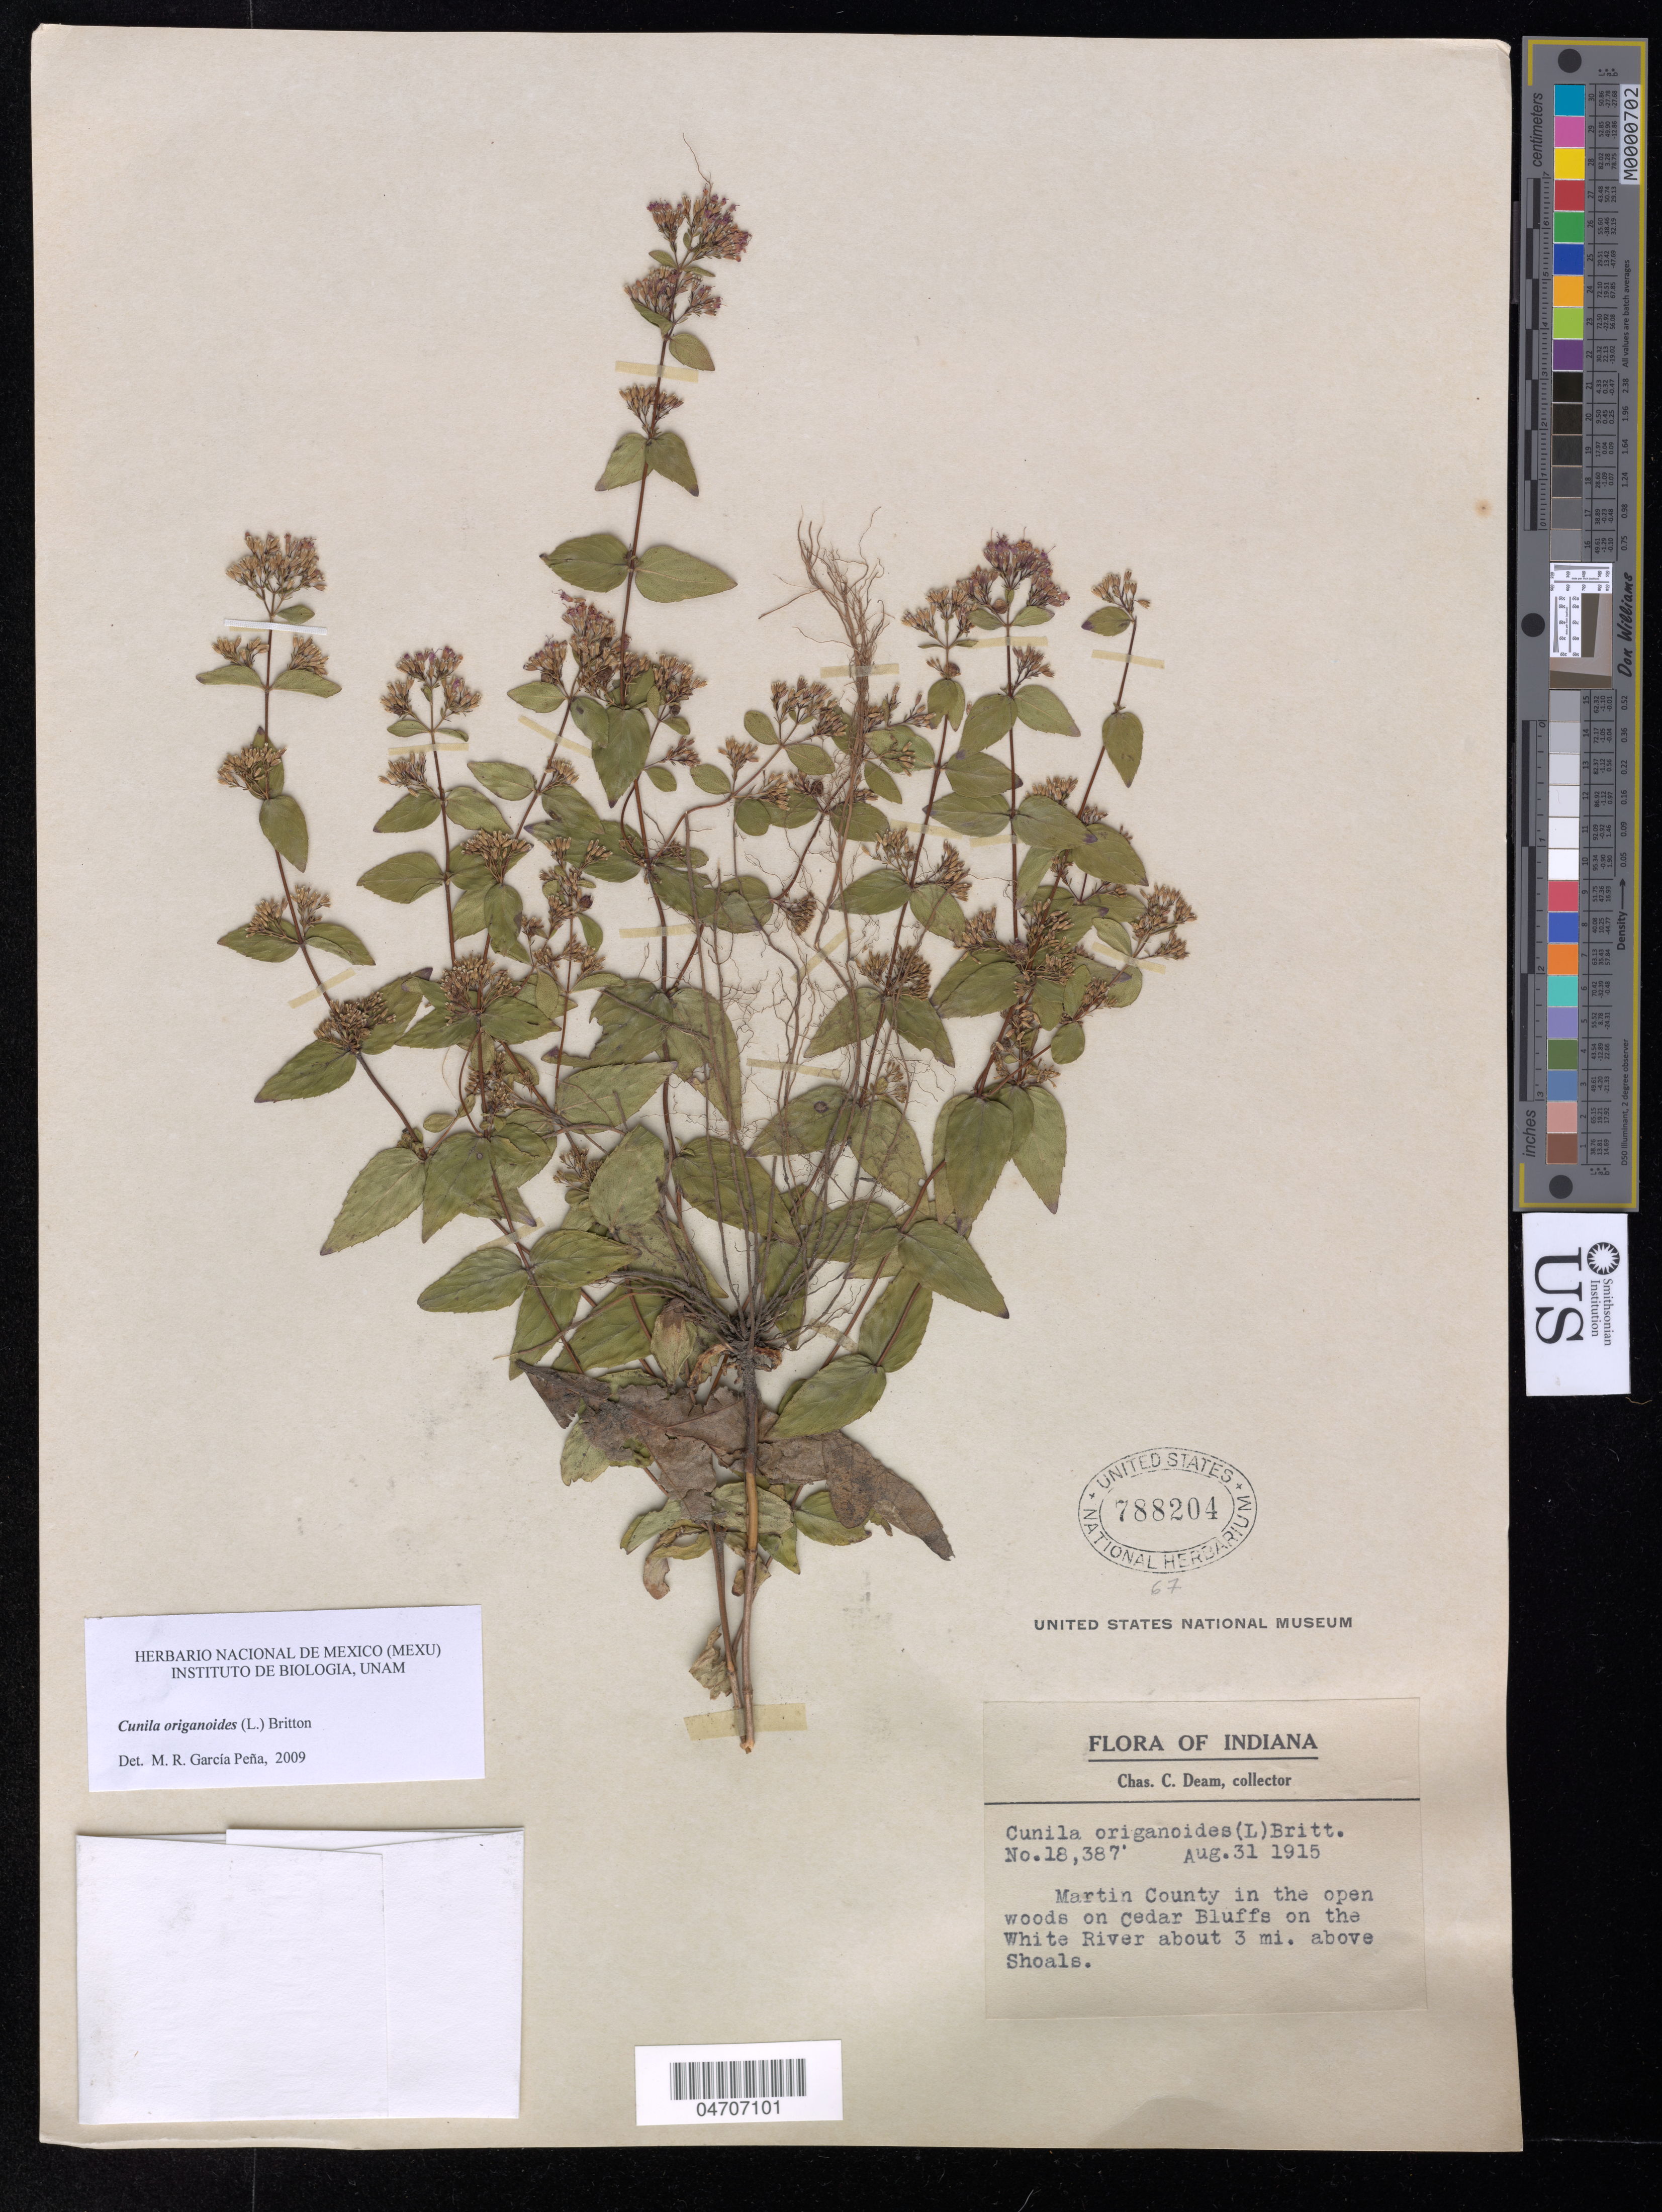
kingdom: Plantae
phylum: Tracheophyta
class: Magnoliopsida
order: Lamiales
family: Lamiaceae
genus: Cunila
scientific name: Cunila origanoides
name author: (L.) Britton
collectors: C. C. Deam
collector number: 18387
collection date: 1915-08-31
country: United States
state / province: Indiana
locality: Martin County in the open woods on Cedar Bluffs on the White River about 3 mi. above Shoals.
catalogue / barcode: US 788204